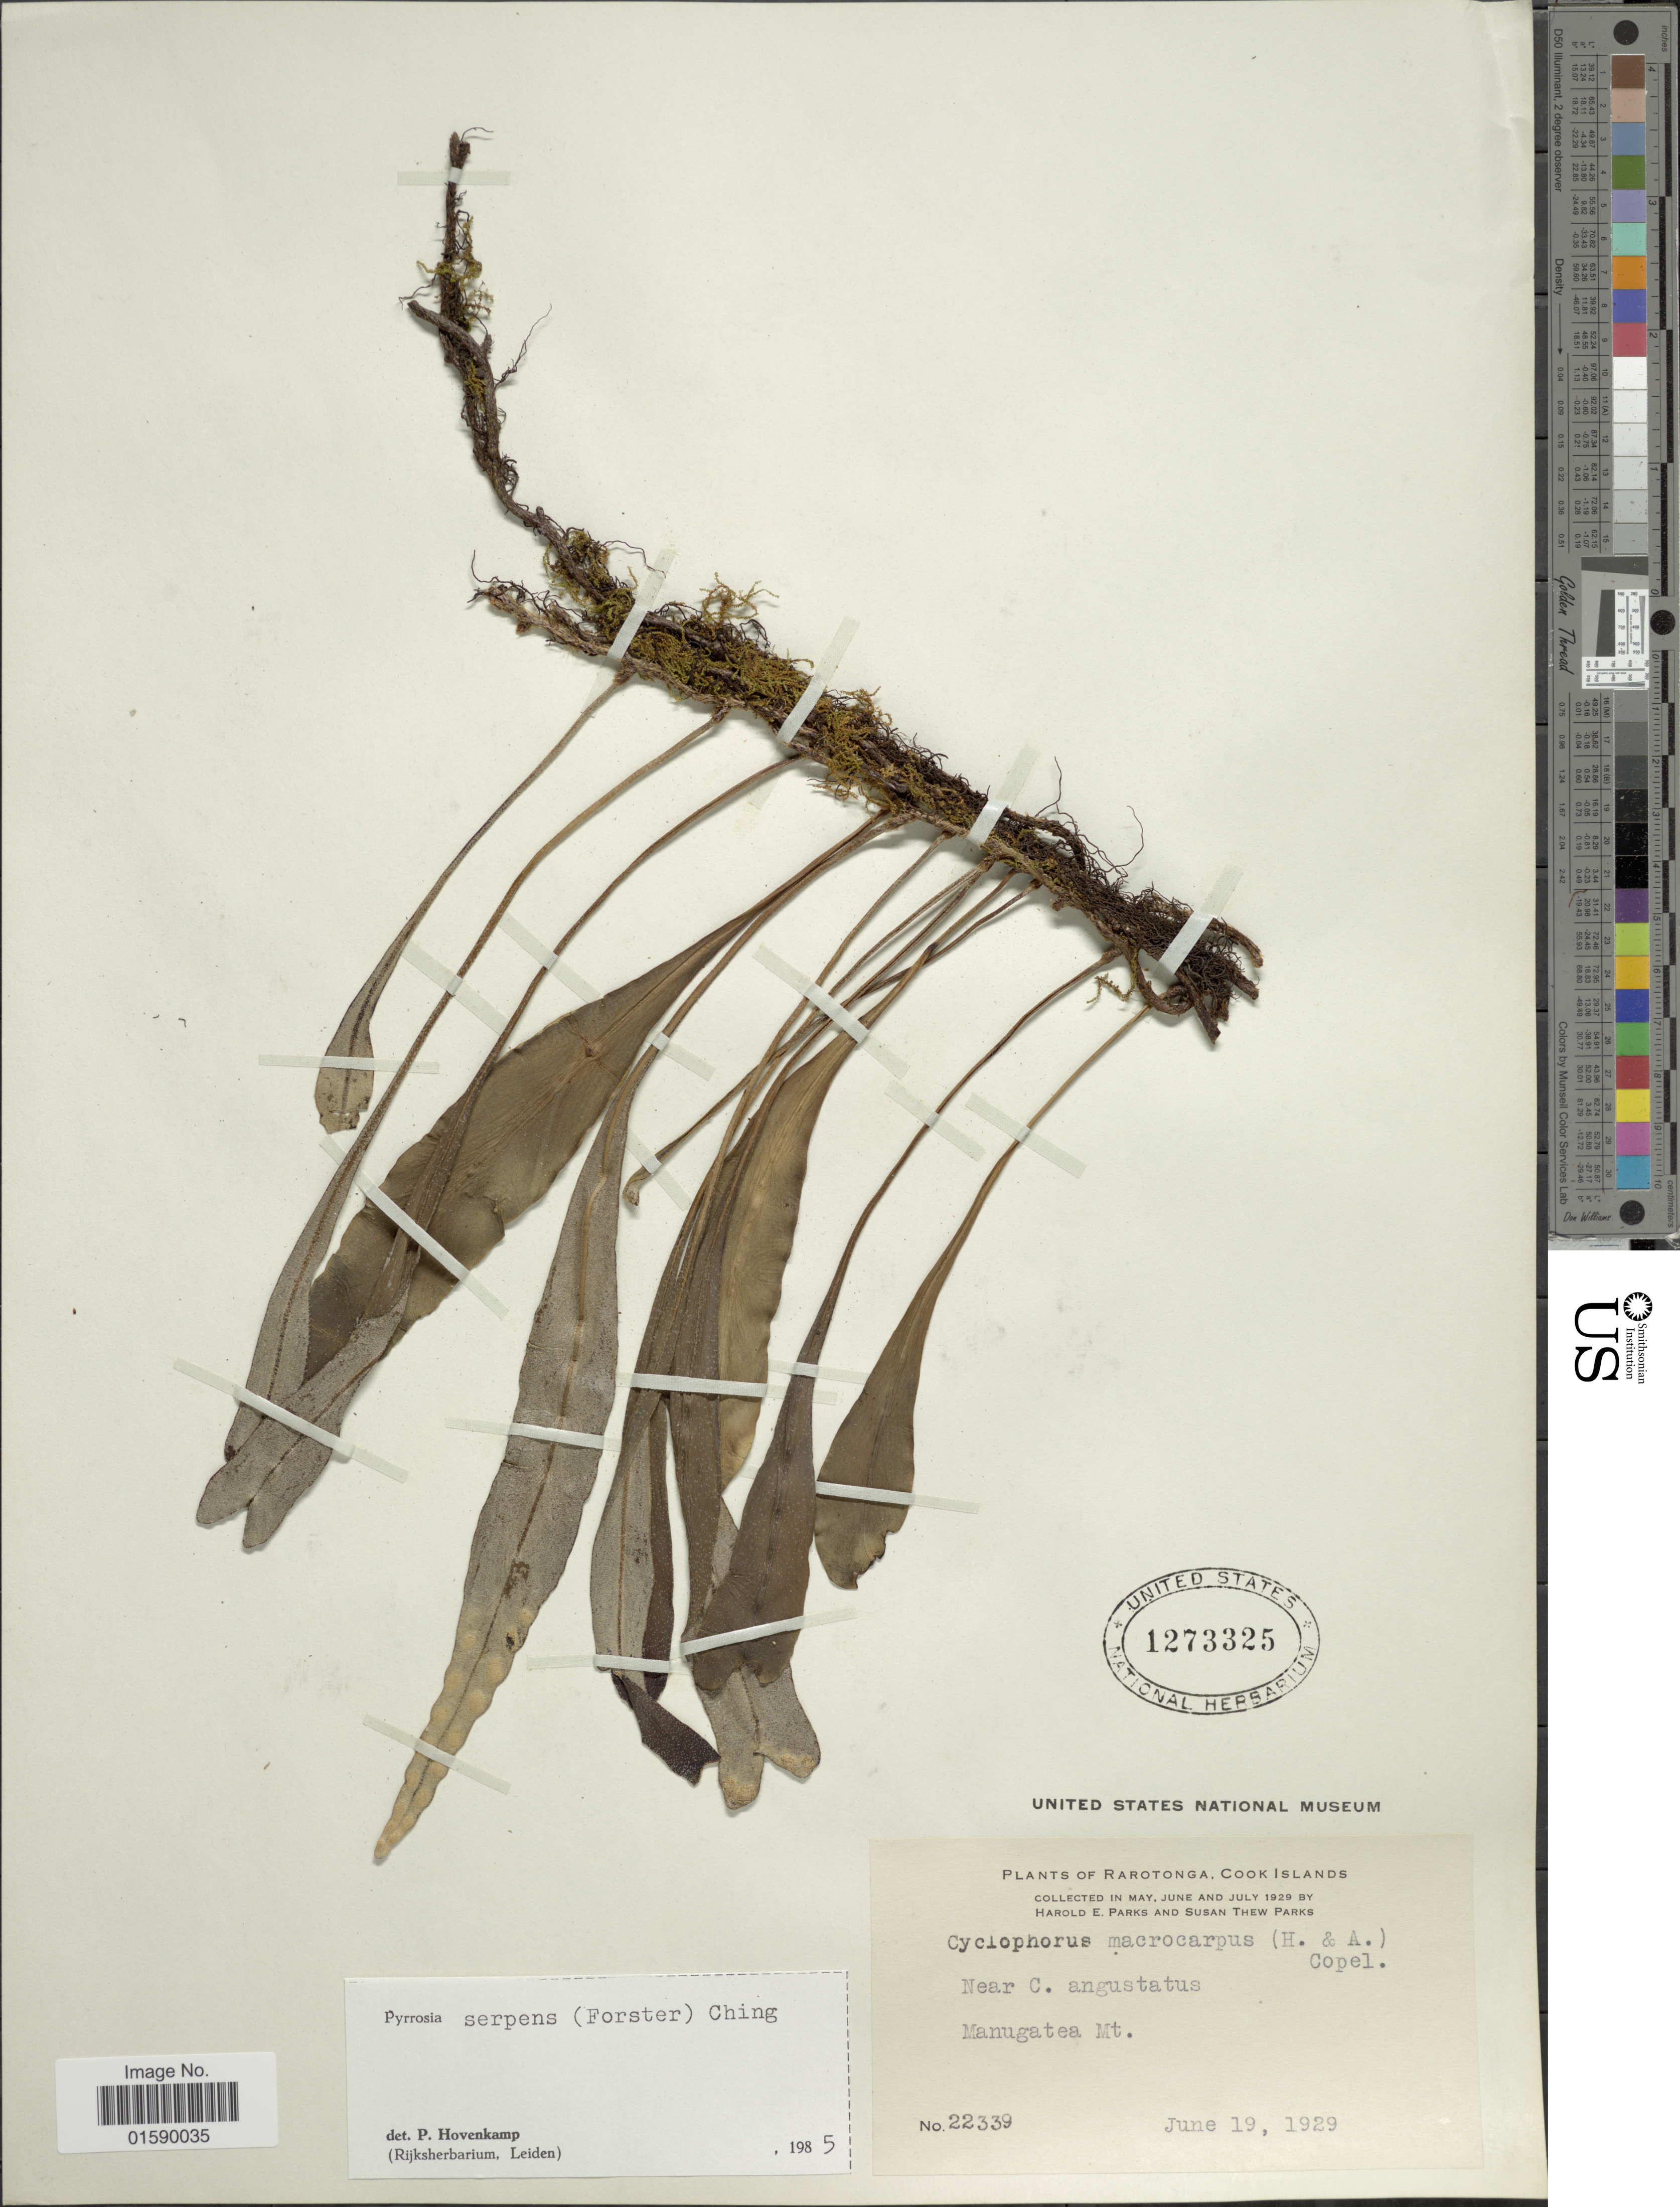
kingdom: Plantae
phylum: Tracheophyta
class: Polypodiopsida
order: Polypodiales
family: Polypodiaceae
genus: Pyrrosia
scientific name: Pyrrosia serpens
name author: Ching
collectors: H. E. Parks & S. Parks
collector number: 22339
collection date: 1929-06-19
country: Cook Islands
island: Rarotonga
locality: Rarotonga, Near C. angustatus, Maungatea Mt.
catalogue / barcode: US 1273325